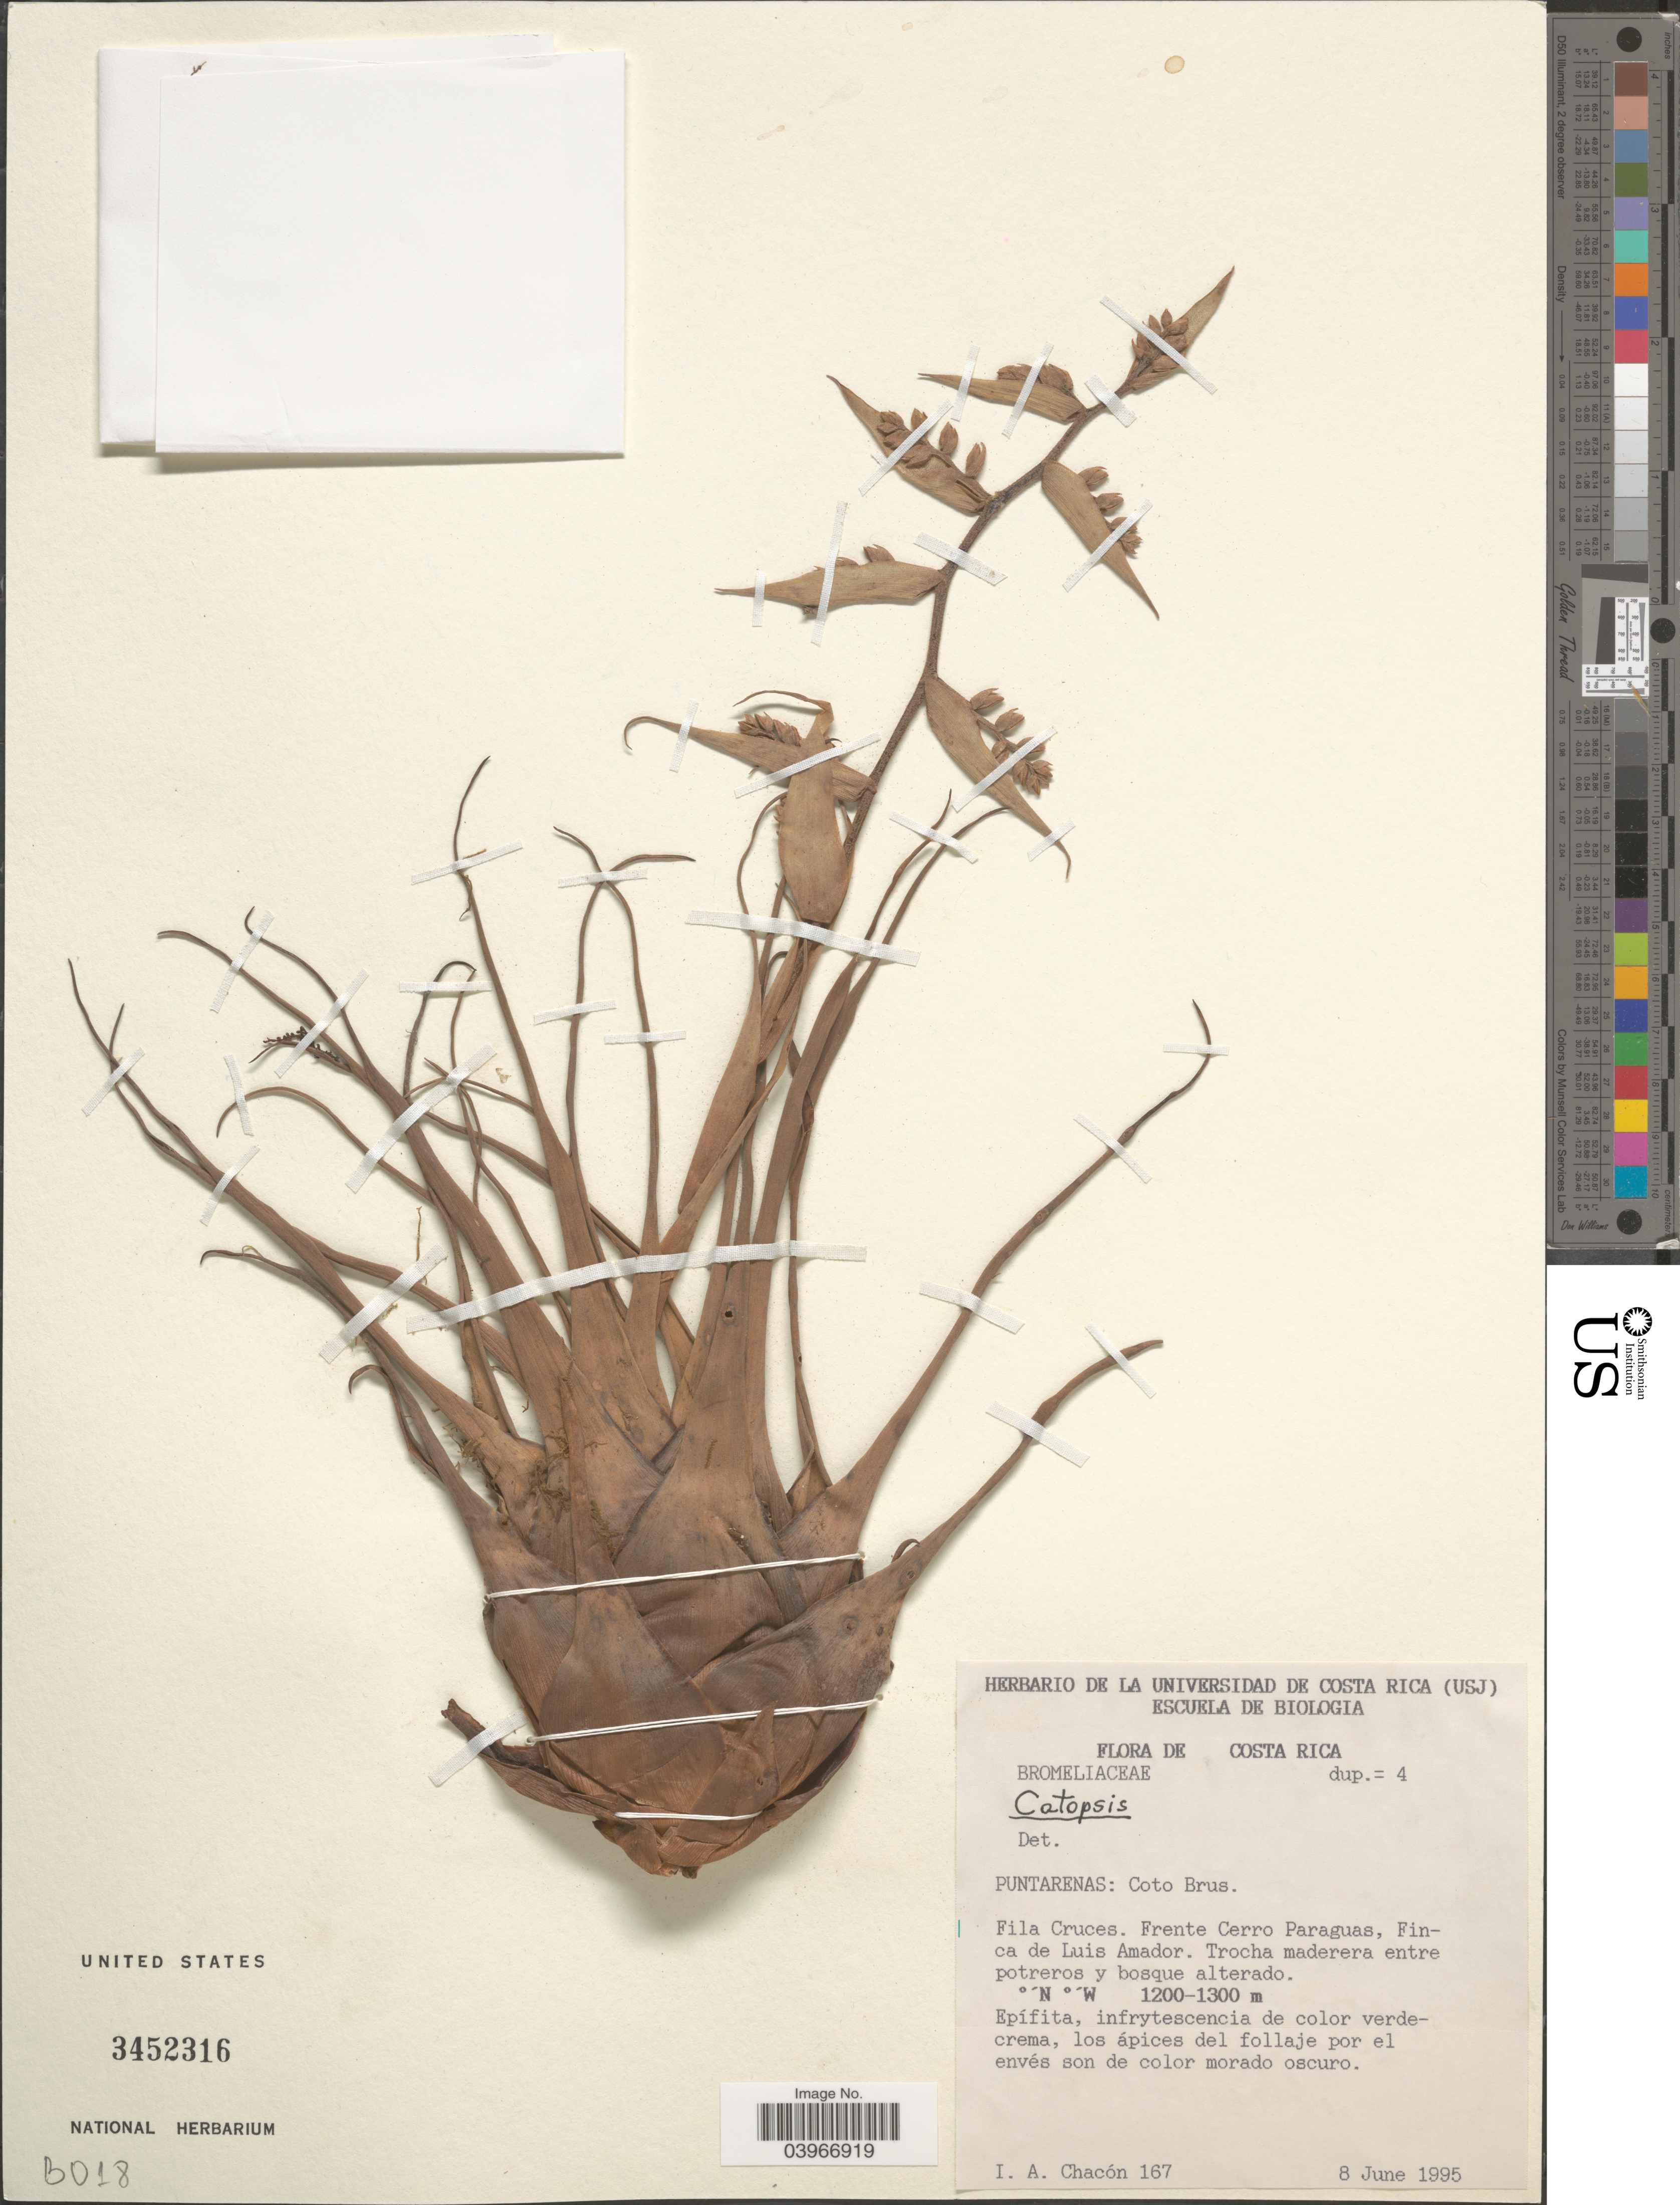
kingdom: Plantae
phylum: Tracheophyta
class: Liliopsida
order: Poales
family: Bromeliaceae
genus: Catopsis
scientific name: Catopsis sp.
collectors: I. Chacón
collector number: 167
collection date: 1995-06-08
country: Costa Rica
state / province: Puntarenas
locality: Coto Brus. Fila Cruces. Frente Cerro Paraguas, Finca de Luis Amador.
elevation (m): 1200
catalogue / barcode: US 3452316